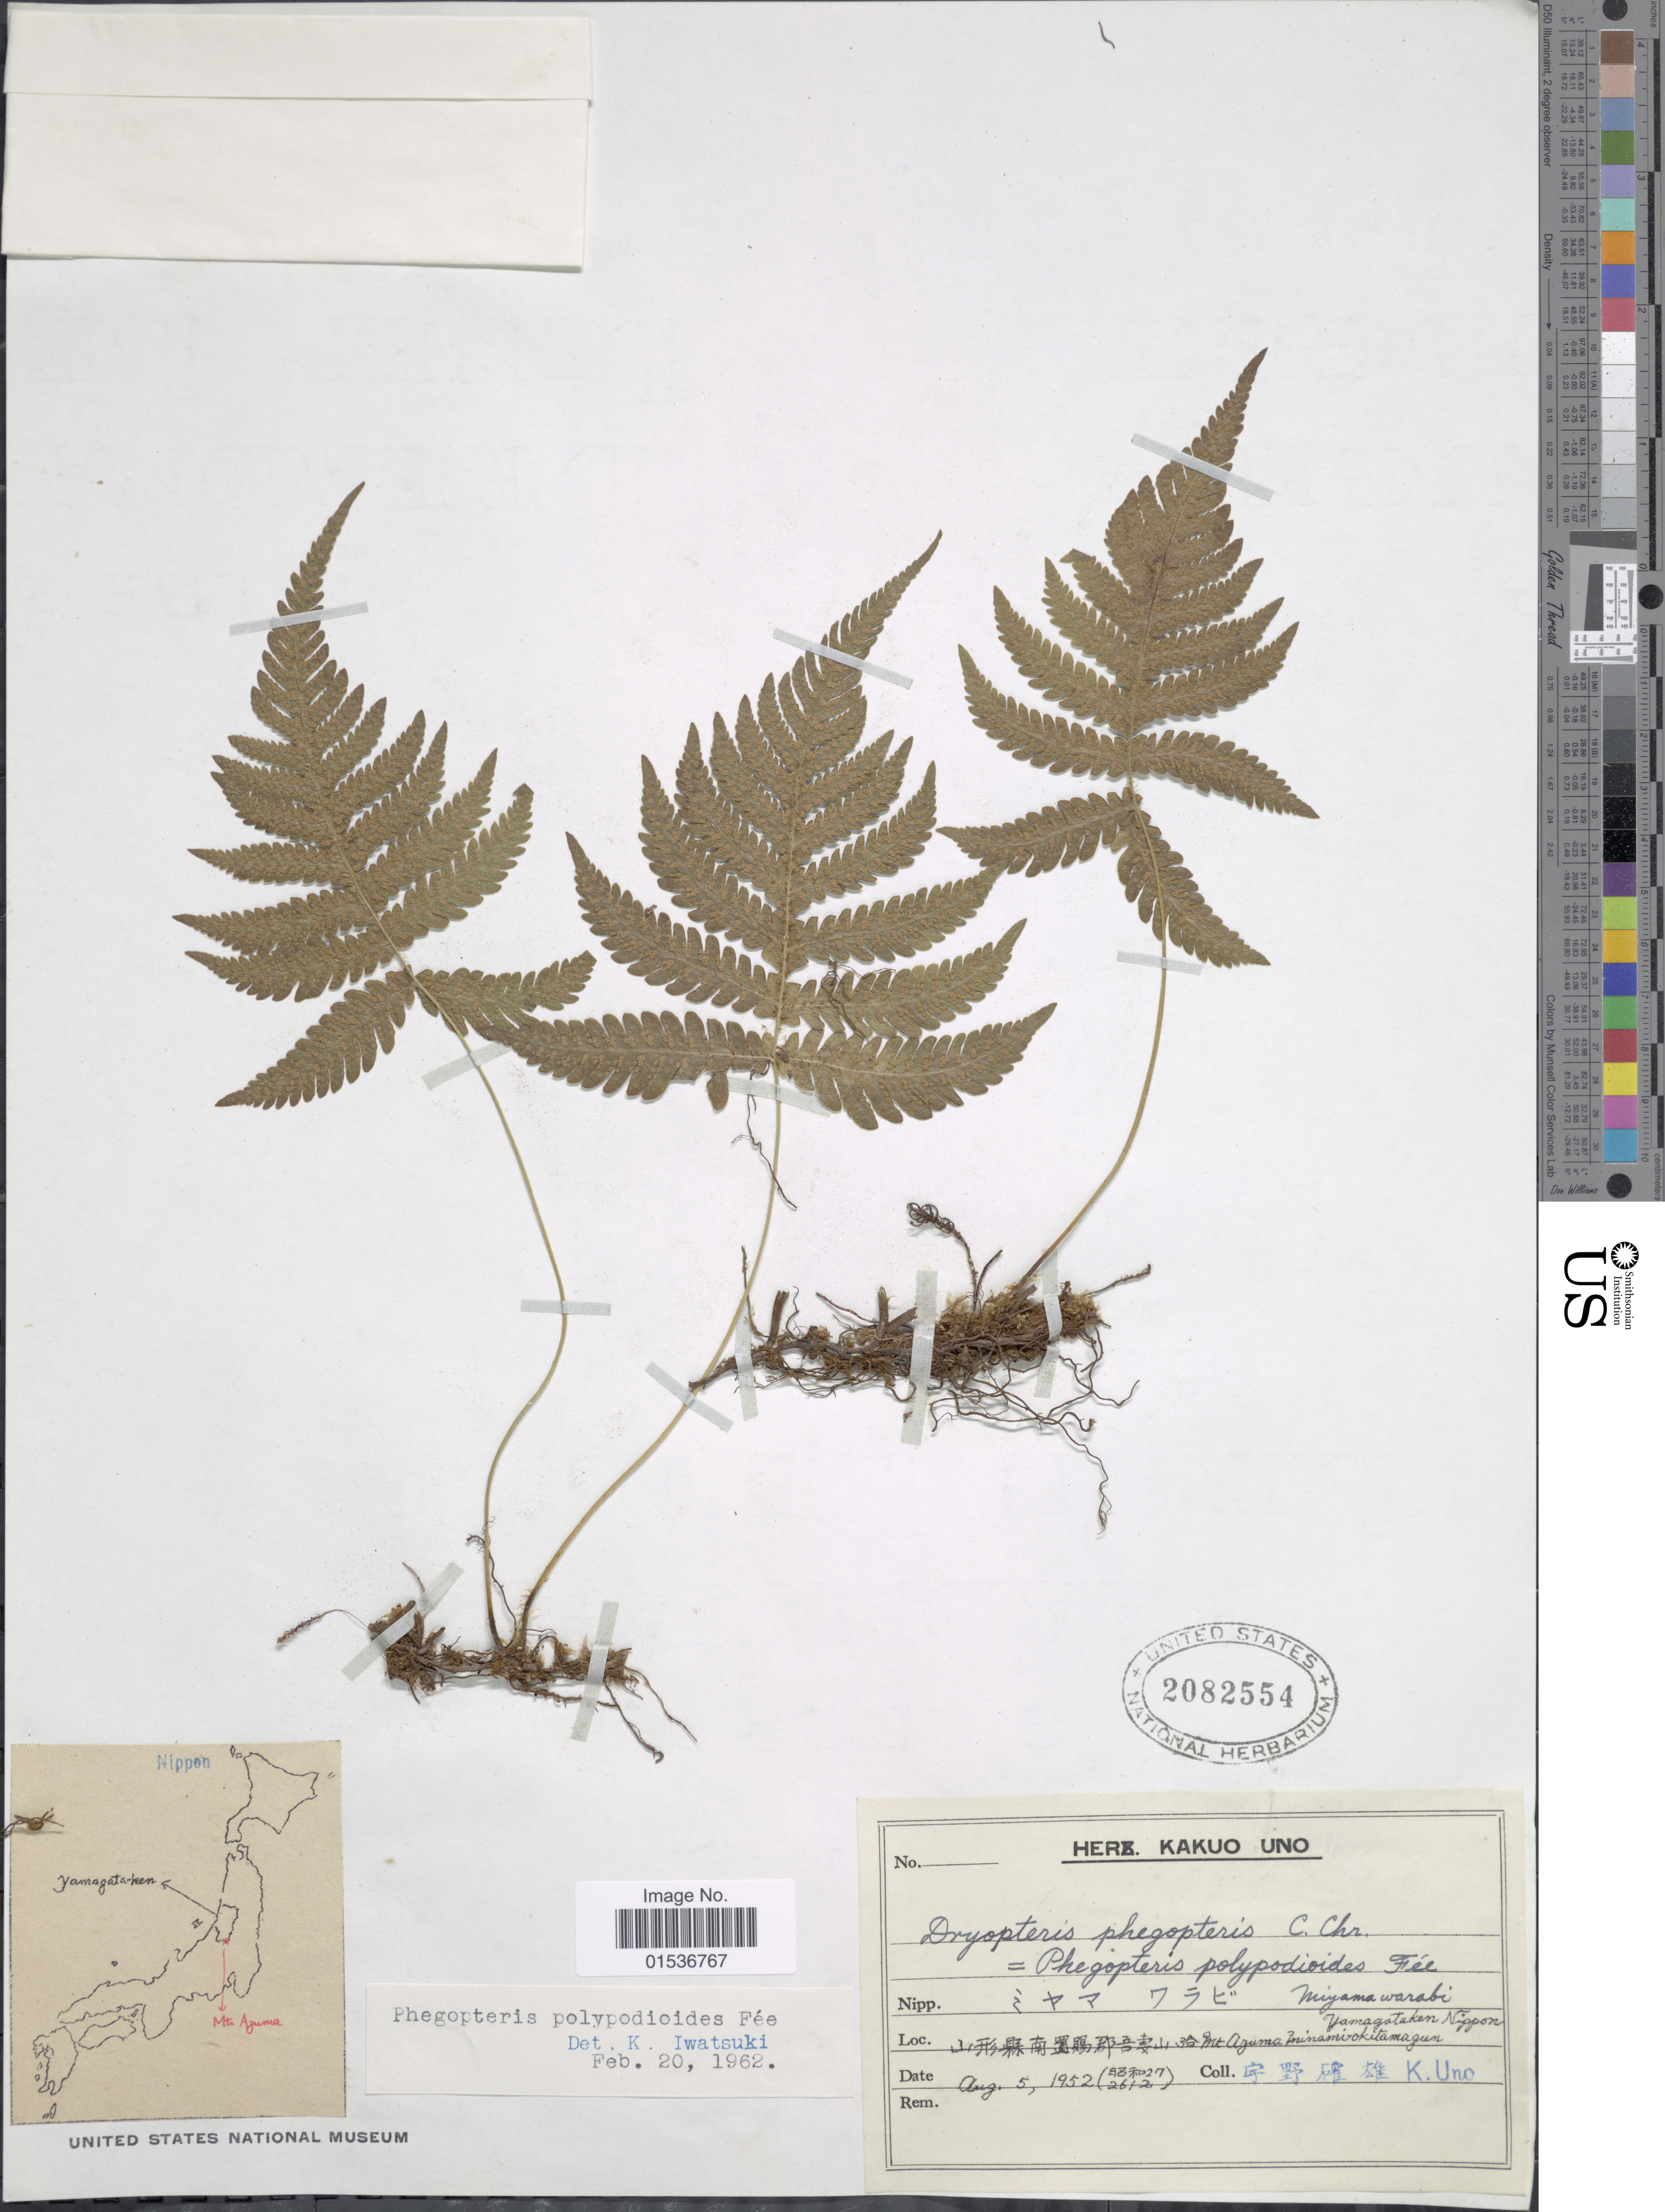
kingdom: Plantae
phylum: Tracheophyta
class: Polypodiopsida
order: Polypodiales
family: Thelypteridaceae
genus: Phegopteris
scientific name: Phegopteris oreopteris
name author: (Ehrh.) Fée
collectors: K. Uno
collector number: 2612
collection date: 1952-08-05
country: Japan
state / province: Yamagata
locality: Yamagataken Nippon, Mt Azuma Minamiokitamagun.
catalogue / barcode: US 2082554